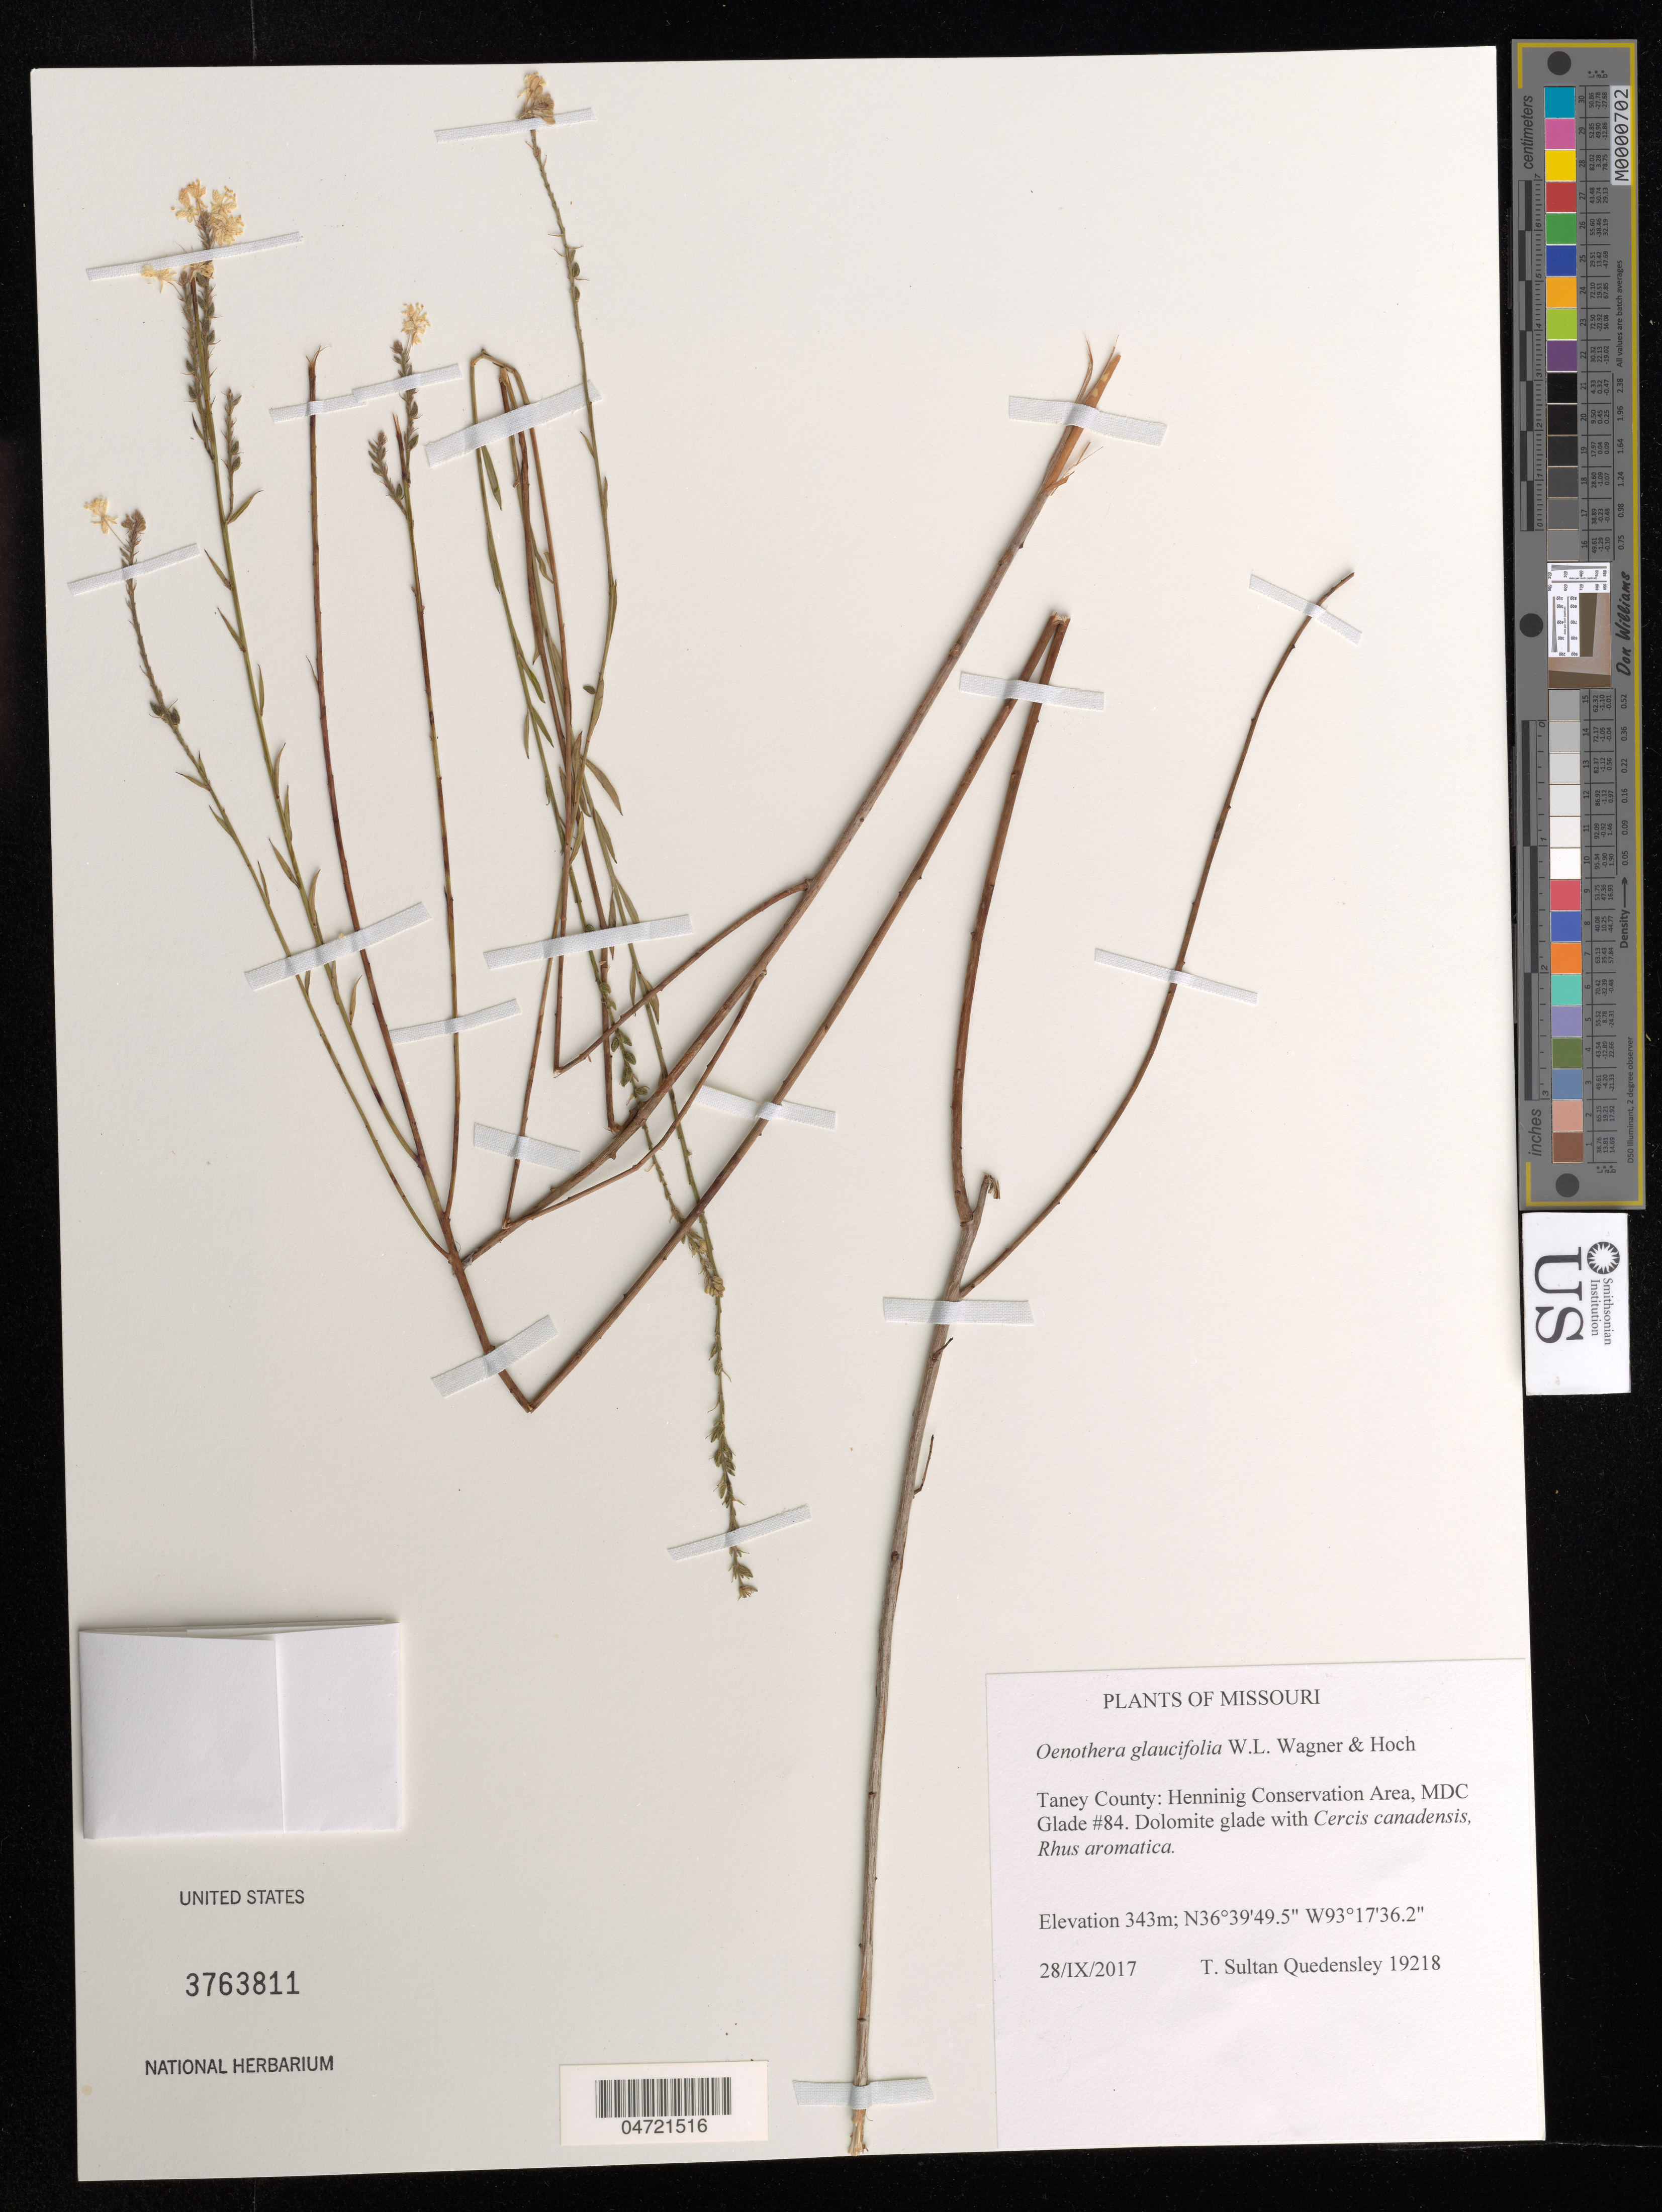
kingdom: Plantae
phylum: Tracheophyta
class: Magnoliopsida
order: Myrtales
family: Onagraceae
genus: Oenothera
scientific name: Oenothera glaucifolia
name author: W.L. Wagner & Hoch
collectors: T. S. Quedensley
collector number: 19218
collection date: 2017-09-28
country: United States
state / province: Missouri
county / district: Taney County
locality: Henninig Conservation Area, MDC Glade #83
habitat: Dolomite glade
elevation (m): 362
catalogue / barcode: US 3763811